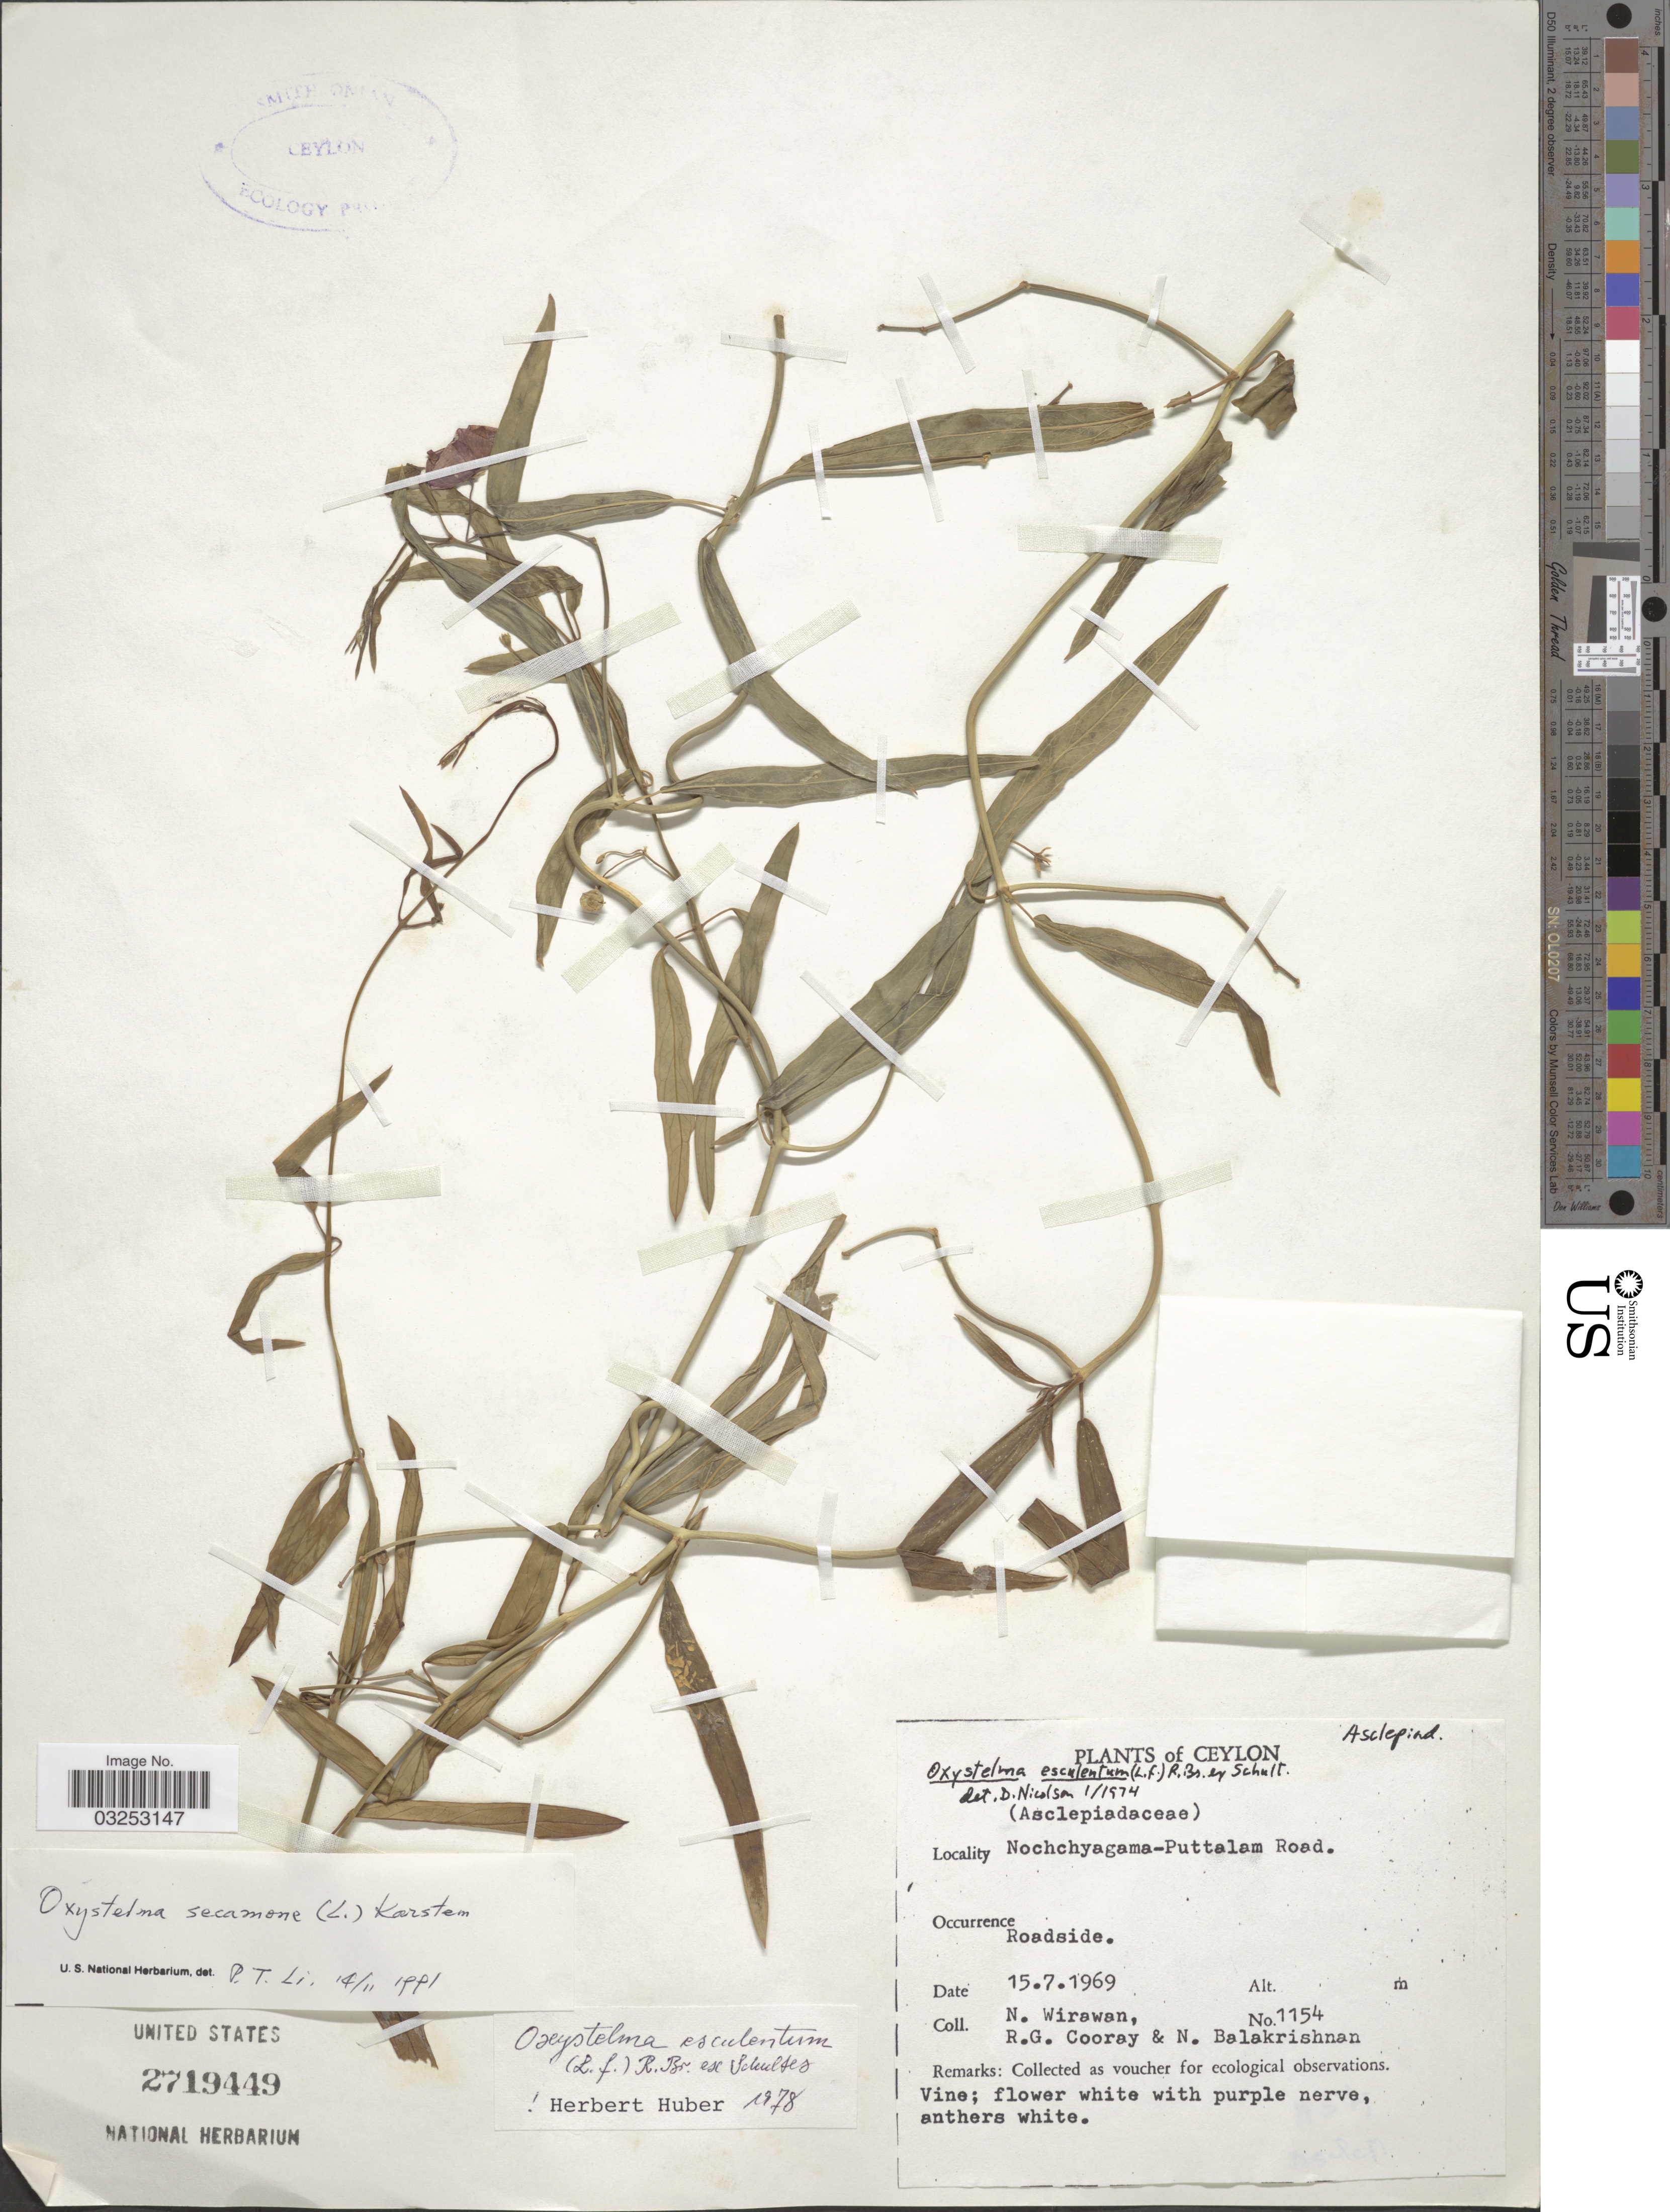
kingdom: Plantae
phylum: Tracheophyta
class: Magnoliopsida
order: Gentianales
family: Apocynaceae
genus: Oxystelma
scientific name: Oxystelma secamone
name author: K. Schum.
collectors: N. Wirawan, R. Cooray & N. Balakrishnan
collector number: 1154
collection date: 1969-07-15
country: Sri Lanka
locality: Ceylon, Nochchyagama-Puttalam Road.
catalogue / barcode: US 2719449